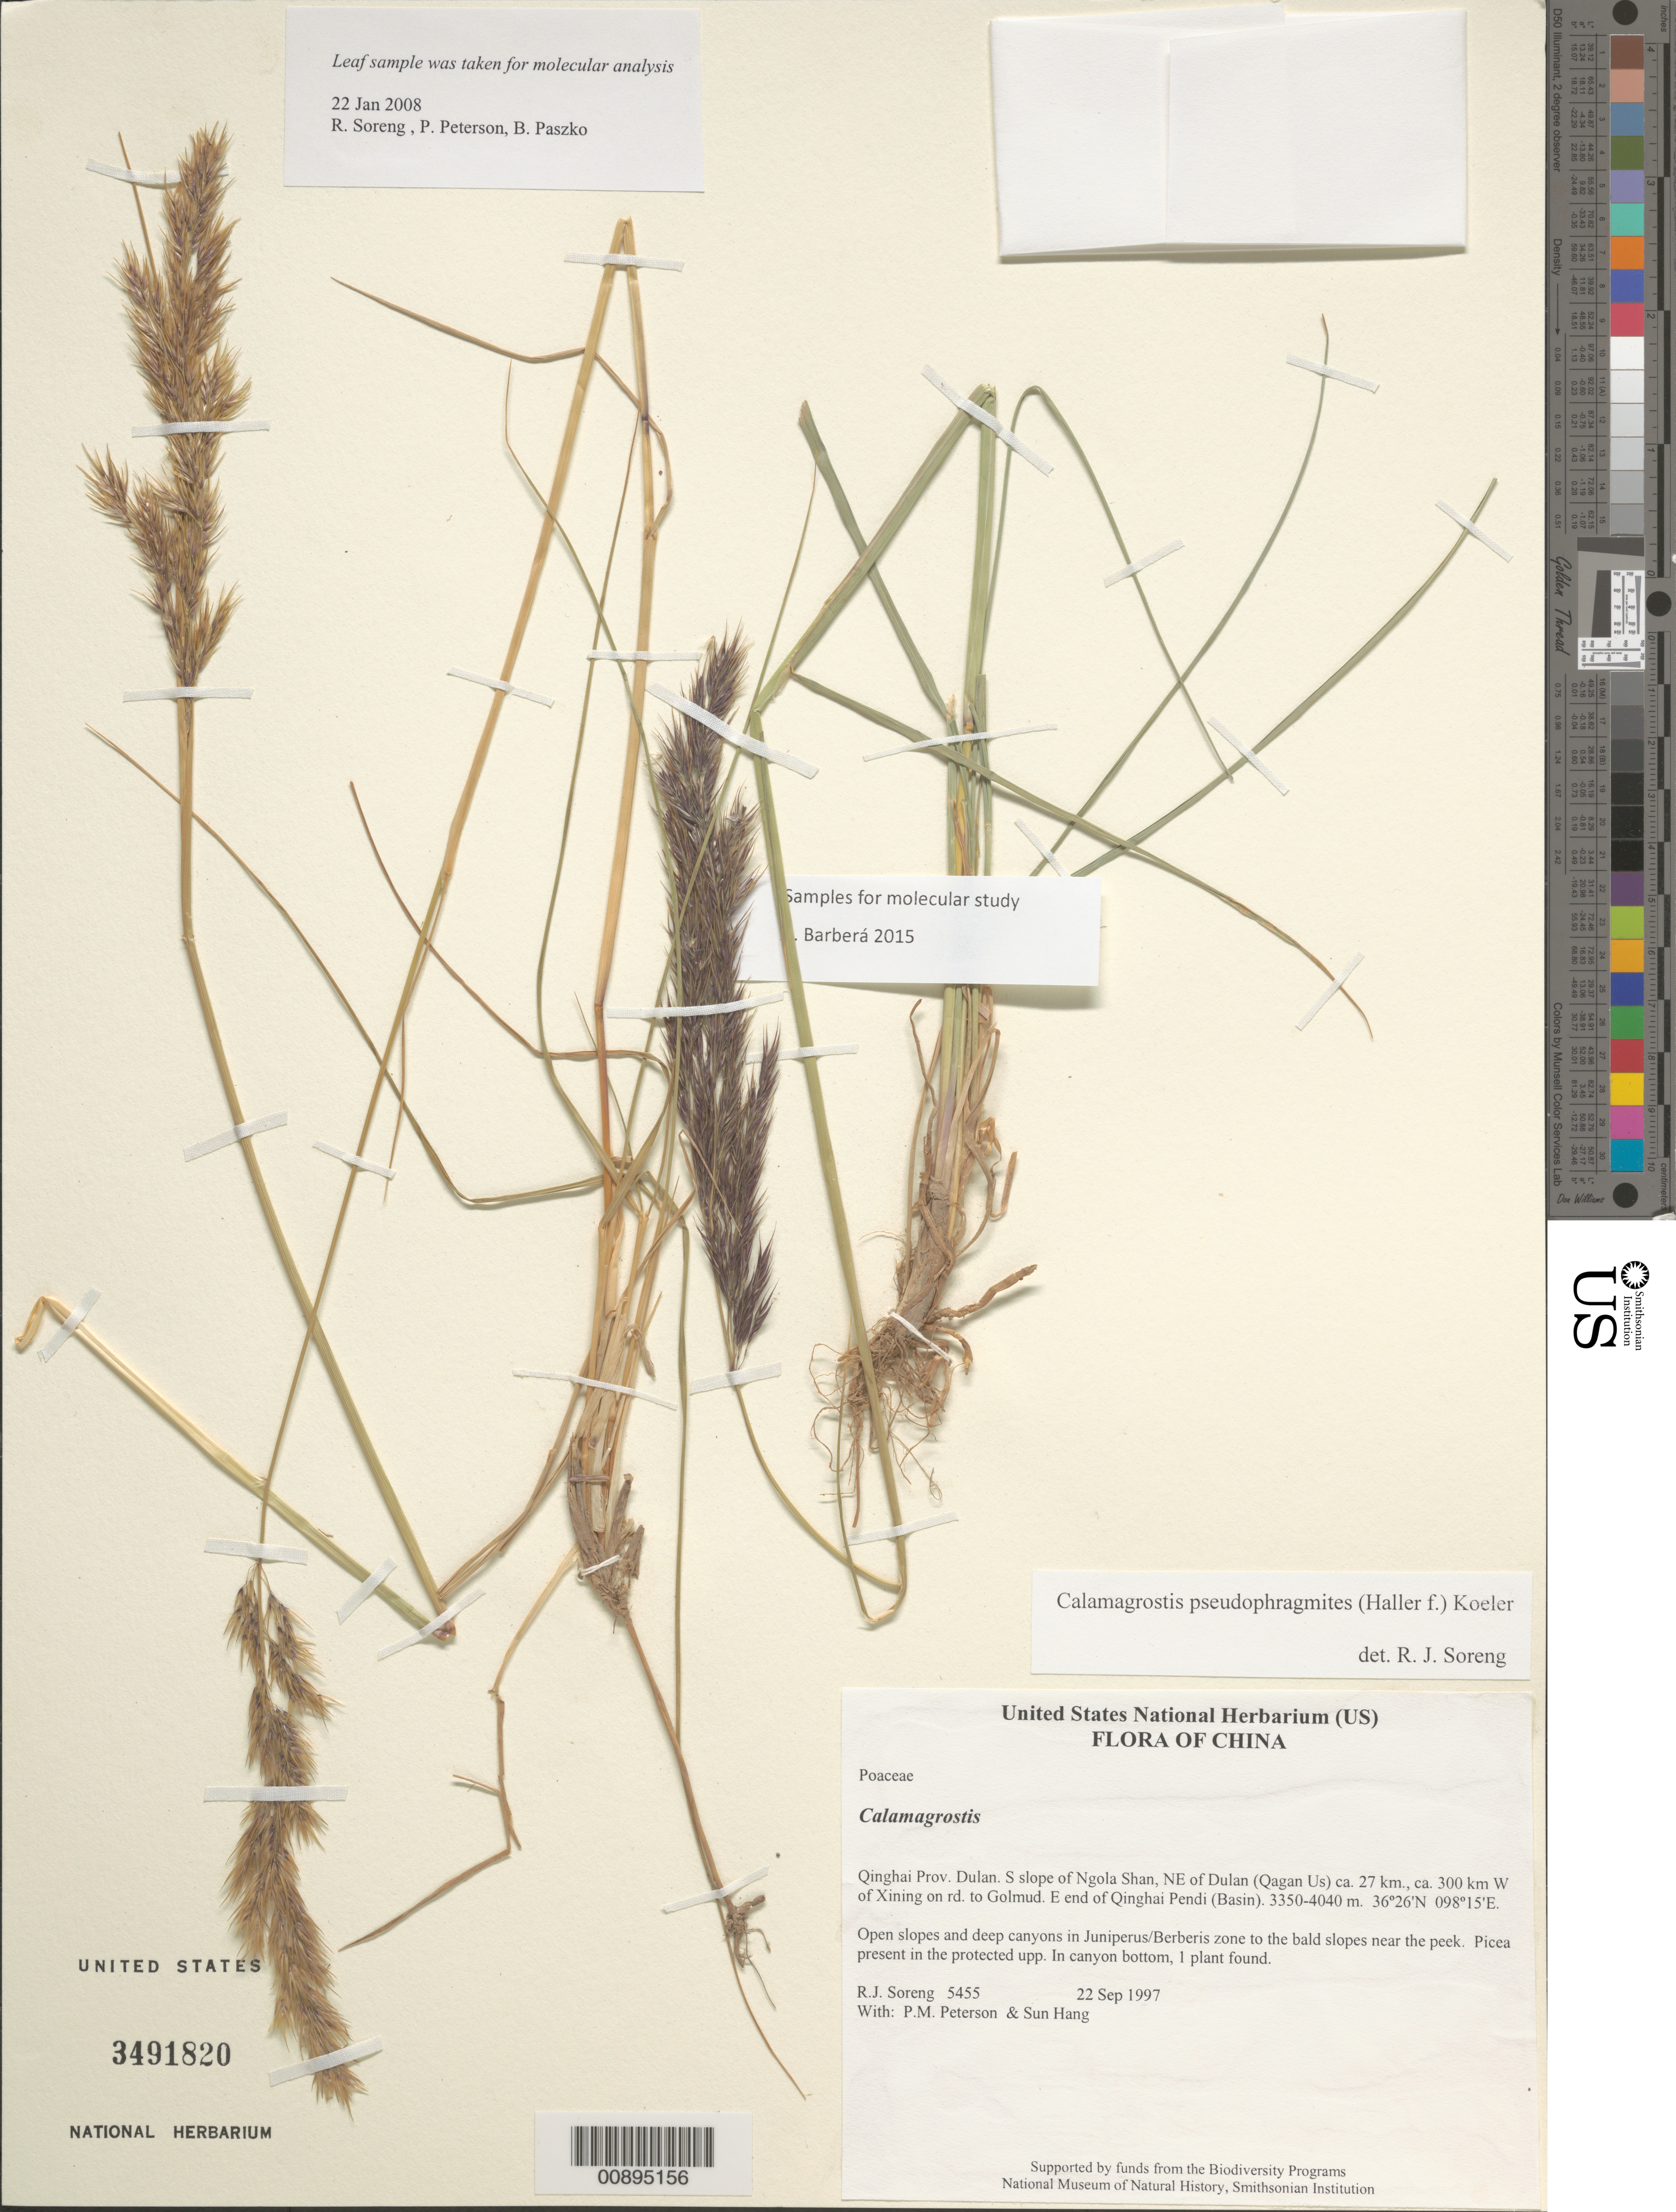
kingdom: Plantae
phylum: Tracheophyta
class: Liliopsida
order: Poales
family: Poaceae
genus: Calamagrostis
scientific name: Calamagrostis pseudophragmites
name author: (Haller f.) Koeler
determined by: Soreng, Robert J., Research Associate (BOT), Smithsonian Institution - National Museum of Natural History (UNITED STATES)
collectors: R. J. Soreng, P. M. Peterson & Sun Hang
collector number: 5455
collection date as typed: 22 Sep 1997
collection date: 1997-09-22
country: China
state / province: Qinghai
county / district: Dulan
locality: S slope of Ngola Shan, NE of Dulan (Qagan Us) ca. 27 km., ca. 300 km W of Xining on rd. to Golmud. E end of Qinghai Pendi (Basin).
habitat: Open slopes and deep canyons in Juniperus/Berberis zone to the bald slopes near the peek. Picea present in the protected upp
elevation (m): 3350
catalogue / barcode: US 3491820